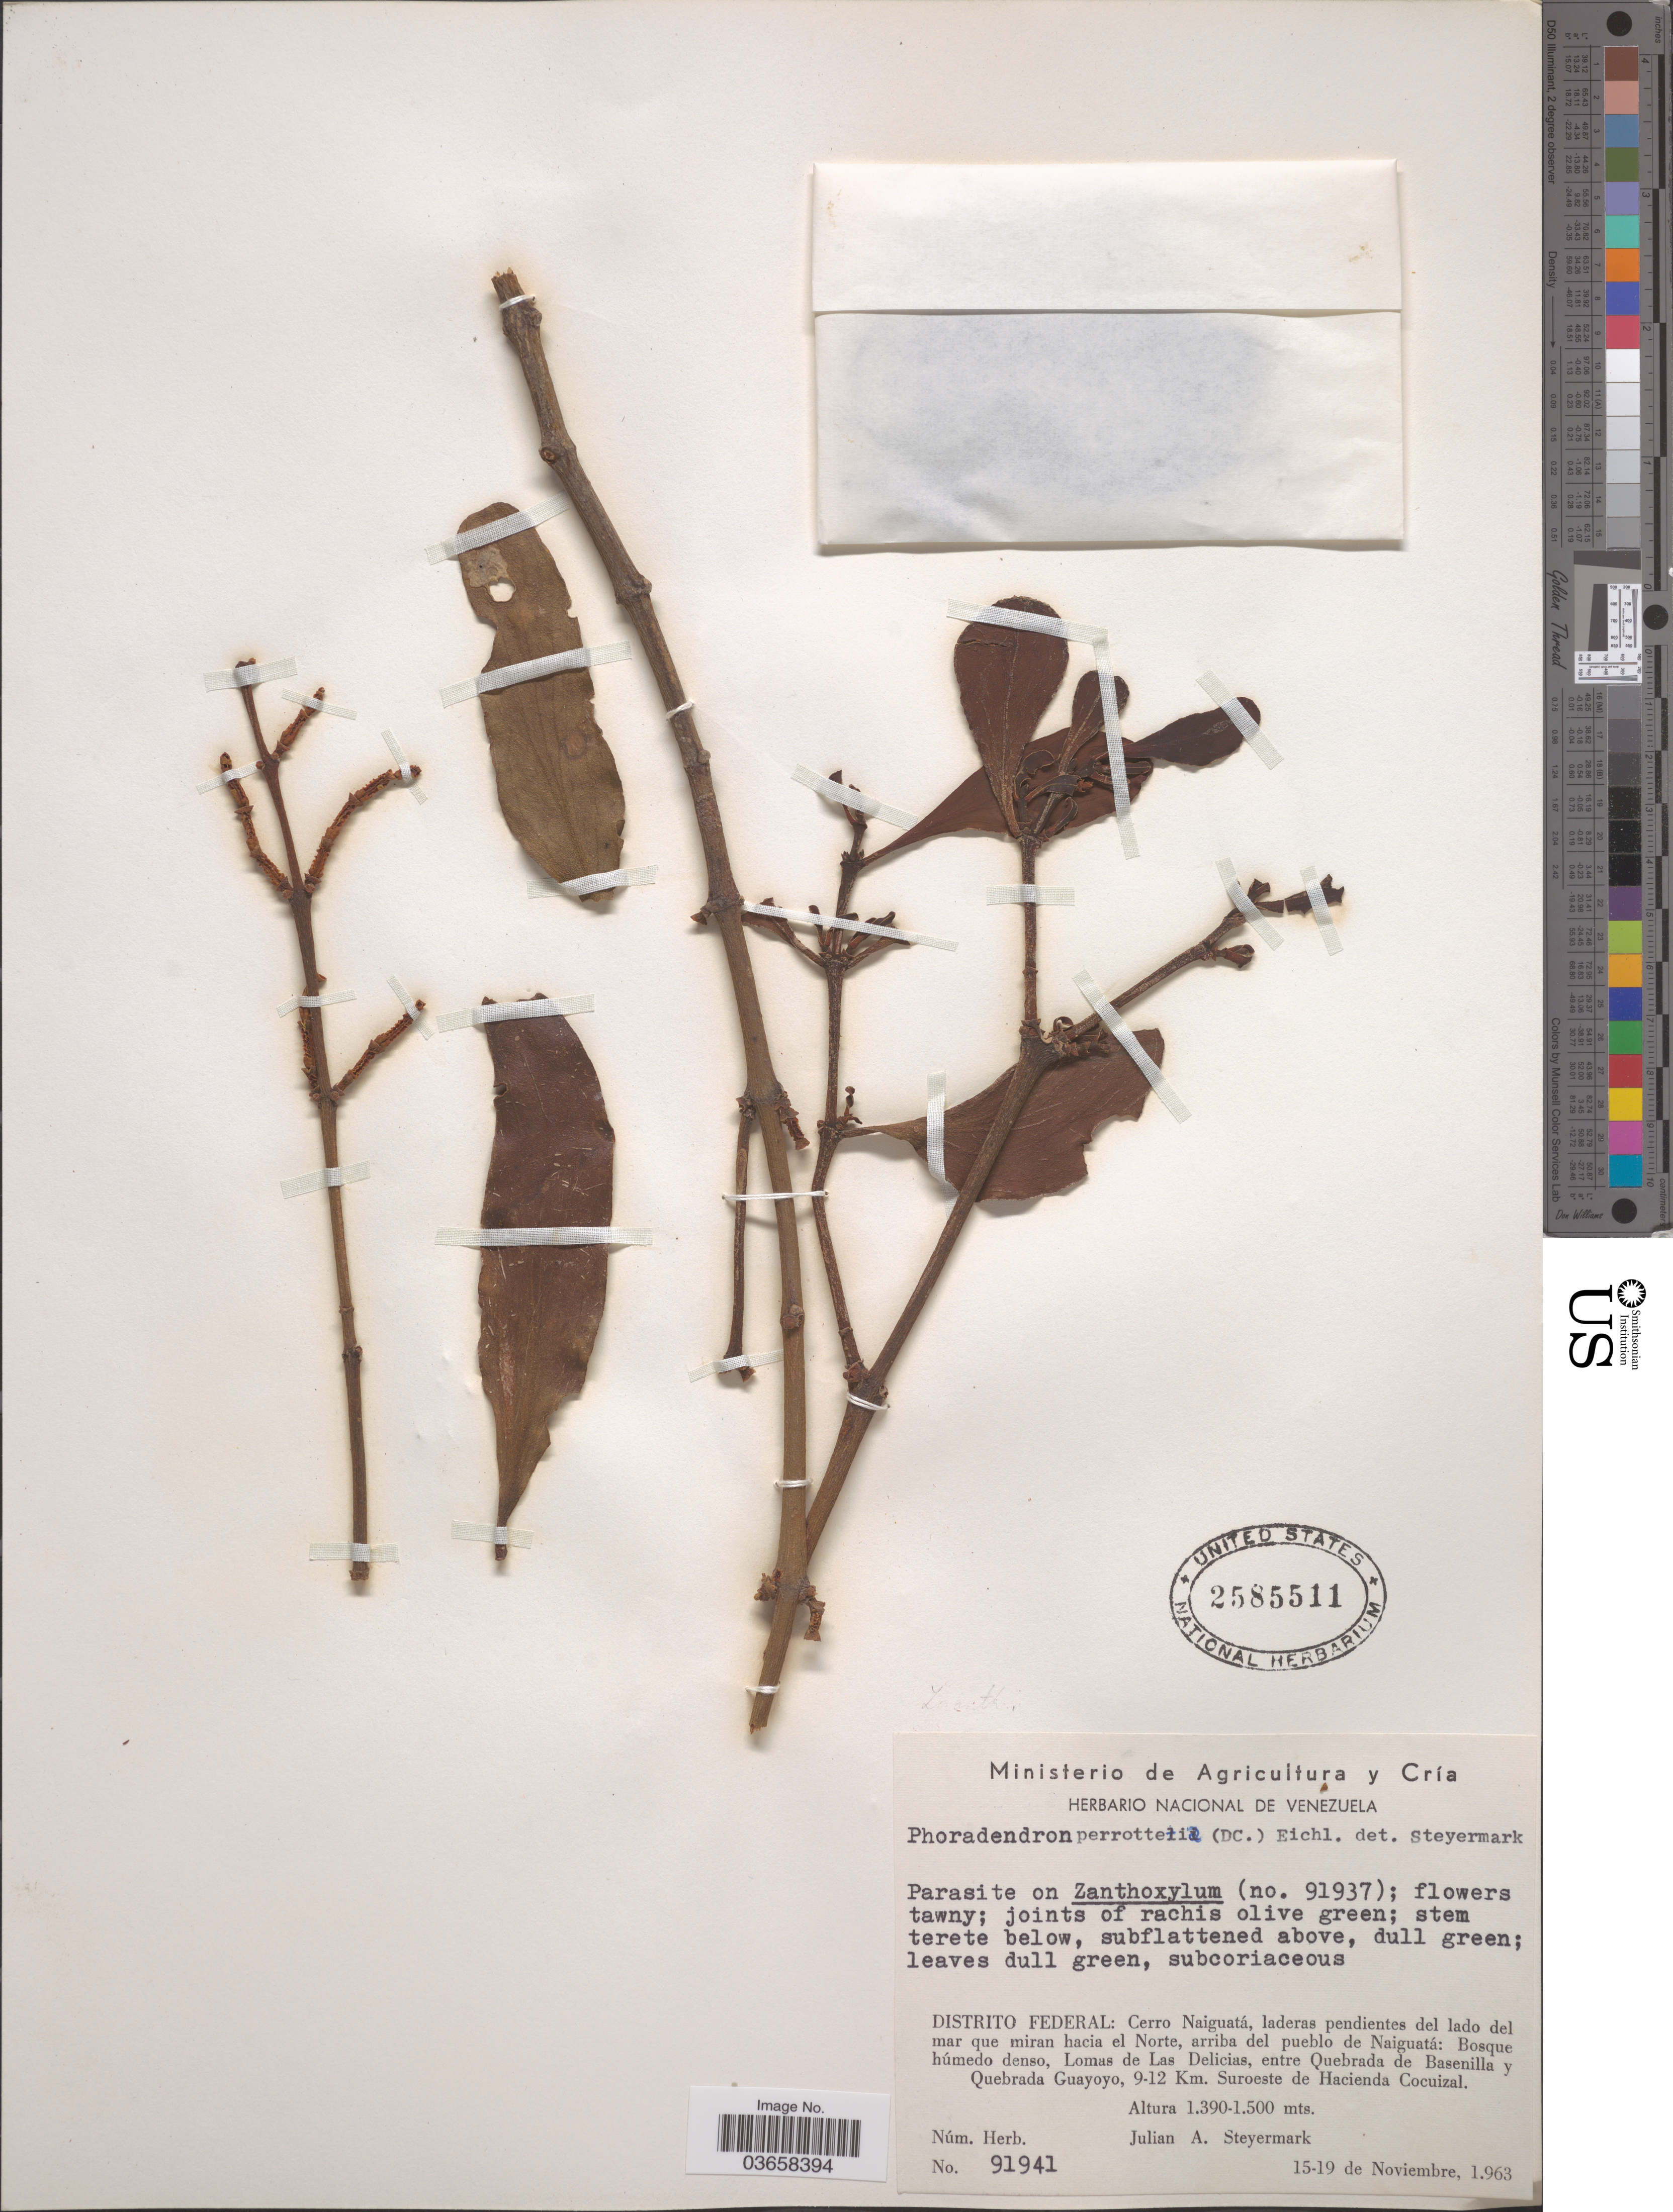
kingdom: Plantae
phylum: Tracheophyta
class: Magnoliopsida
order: Santalales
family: Viscaceae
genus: Phoradendron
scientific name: Phoradendron perrottetii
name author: (DC.) Eichler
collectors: J. Steyermark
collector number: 91941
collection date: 1963-11-15/1963-11-19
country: Venezuela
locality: Distrito Federal: Cerro Naiguatá, laderas pendientes del lado del mar que miran hacia el Norte, arriba del pueblo de Naiguatá: Bosque húmedo denso, Lomas de Las Delicias, entre Quebrada de Basenilla y Quebrada Guayoyo, 9-12 Km. Suroeste de Hacienda Cocuizal.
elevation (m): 1390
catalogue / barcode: US 2585511